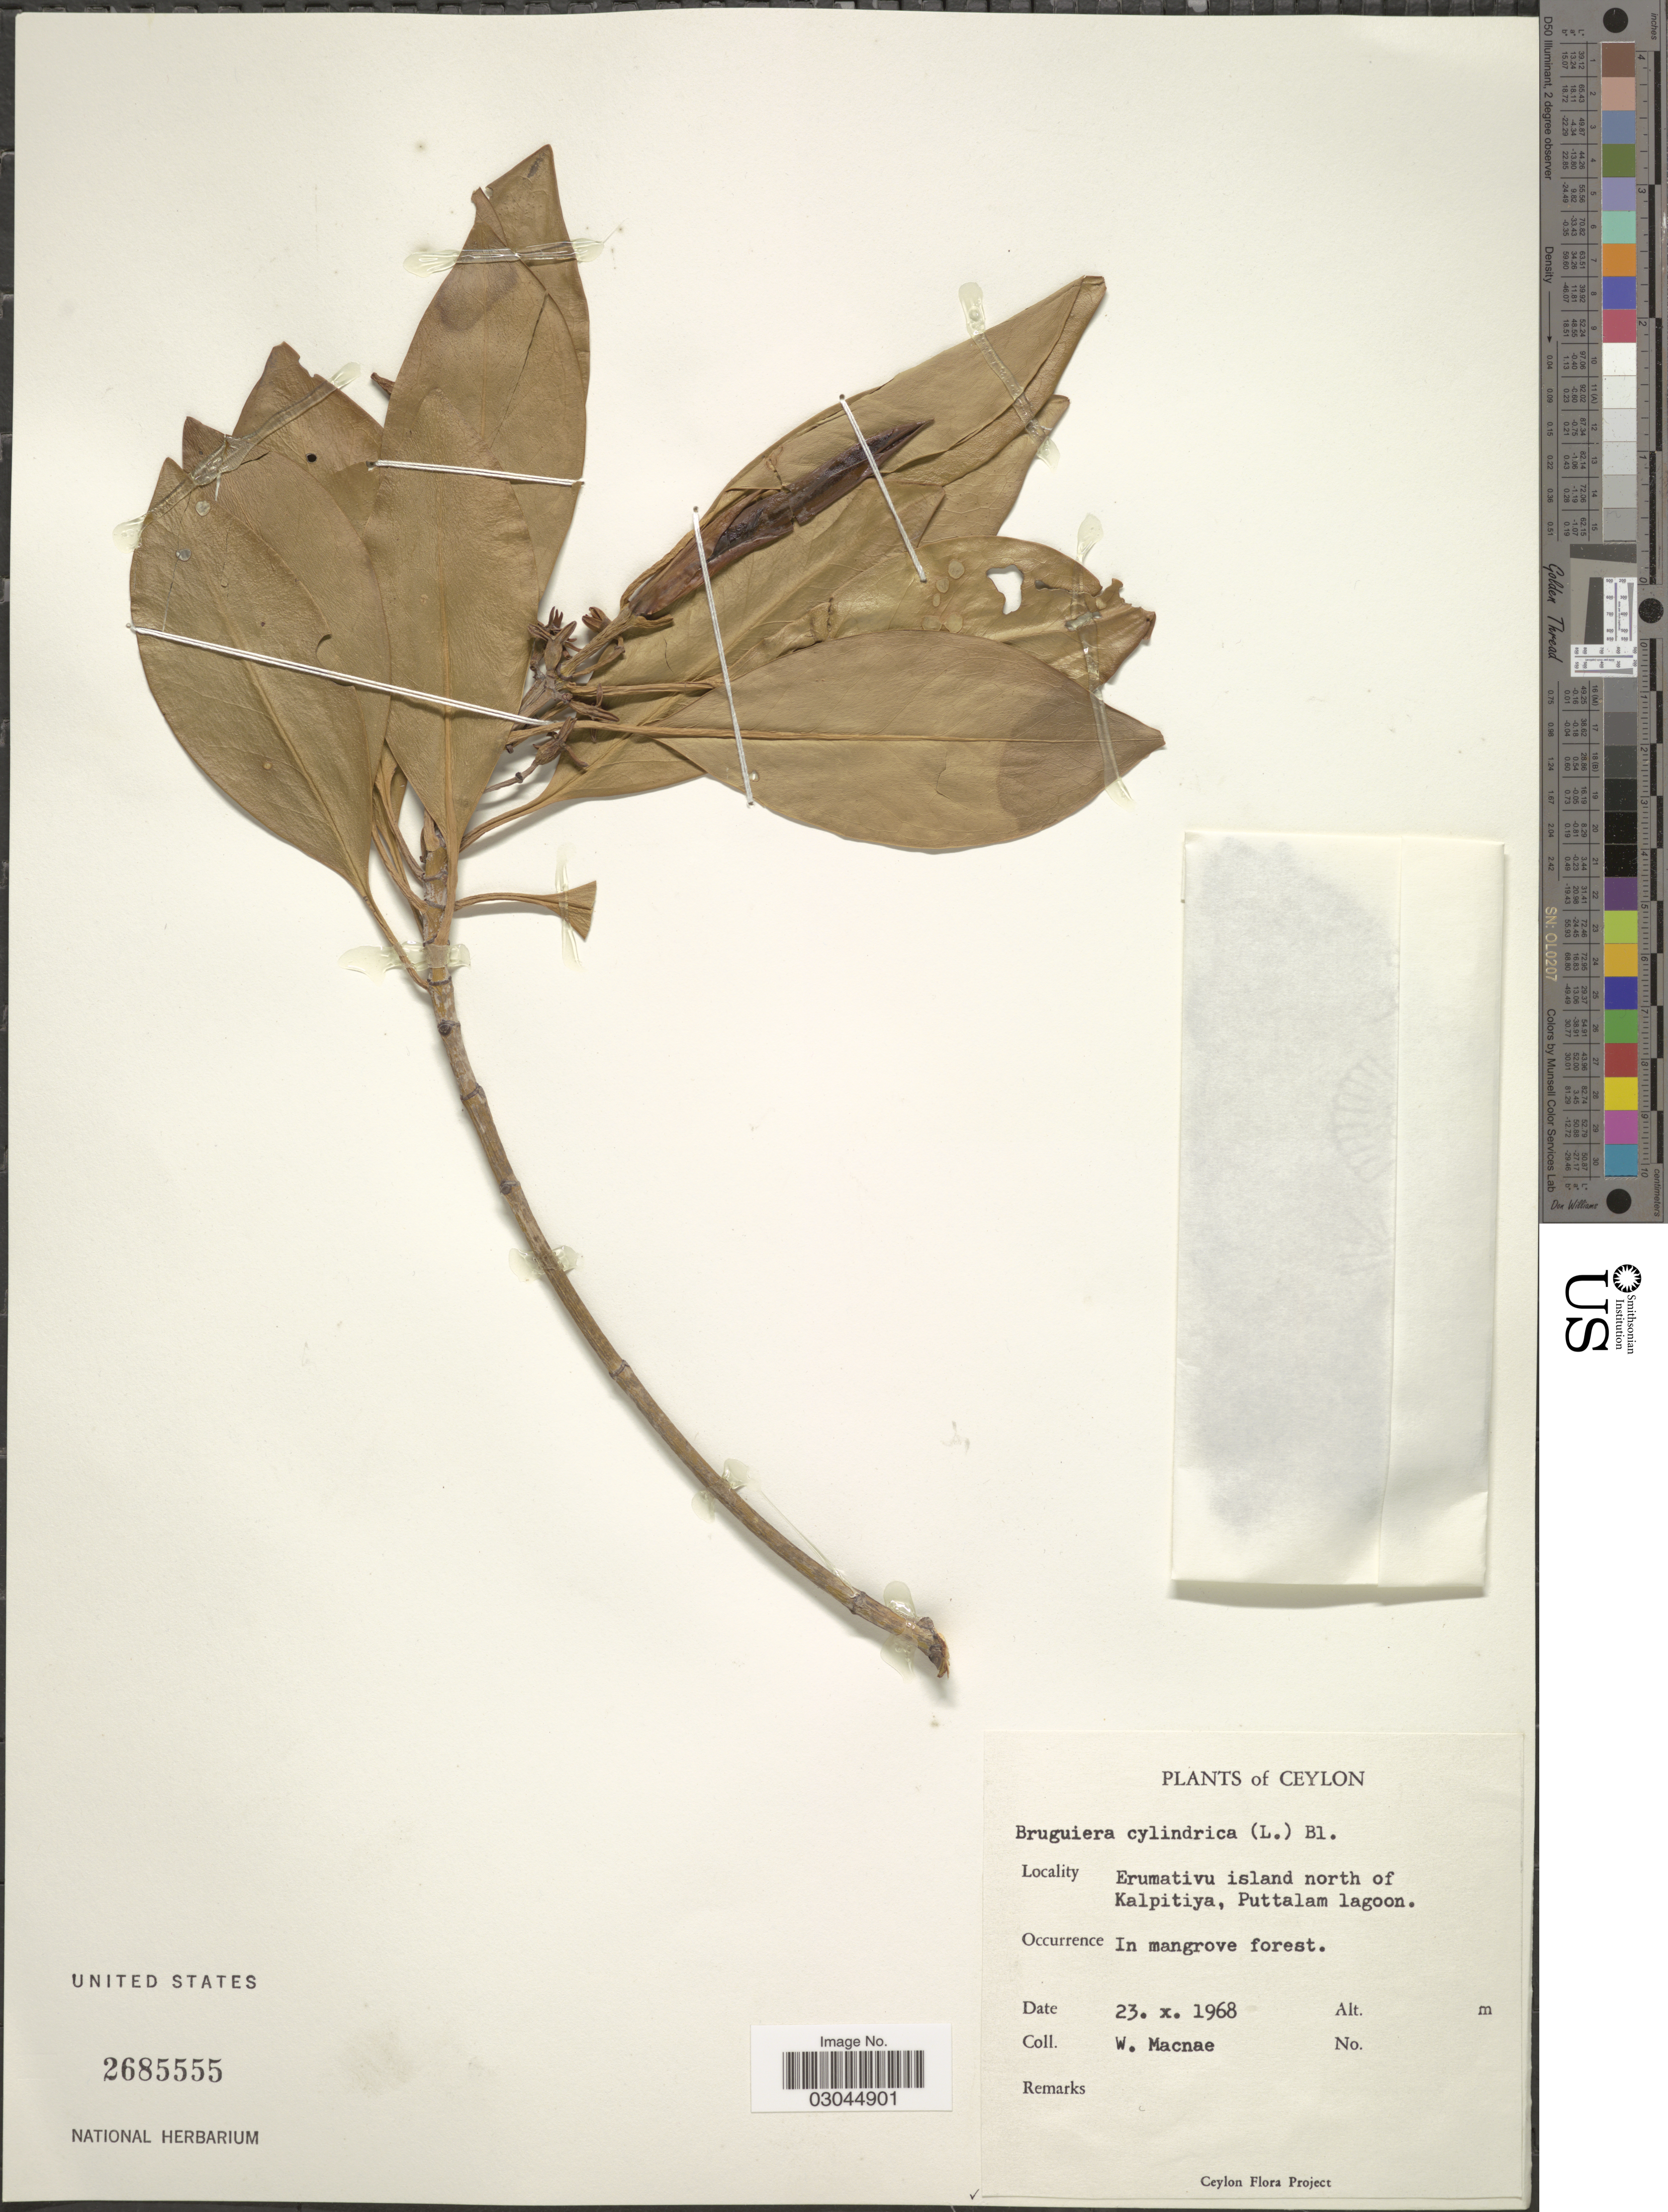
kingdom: Plantae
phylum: Tracheophyta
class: Magnoliopsida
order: Malpighiales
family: Rhizophoraceae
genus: Bruguiera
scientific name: Bruguiera cylindrica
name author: (L.) Blume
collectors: W. MacNae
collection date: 1968-10-23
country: Sri Lanka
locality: Erumativu island north of Kalpitiya, Puttalam lagoon. In mangrove forest.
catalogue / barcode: US 2685555